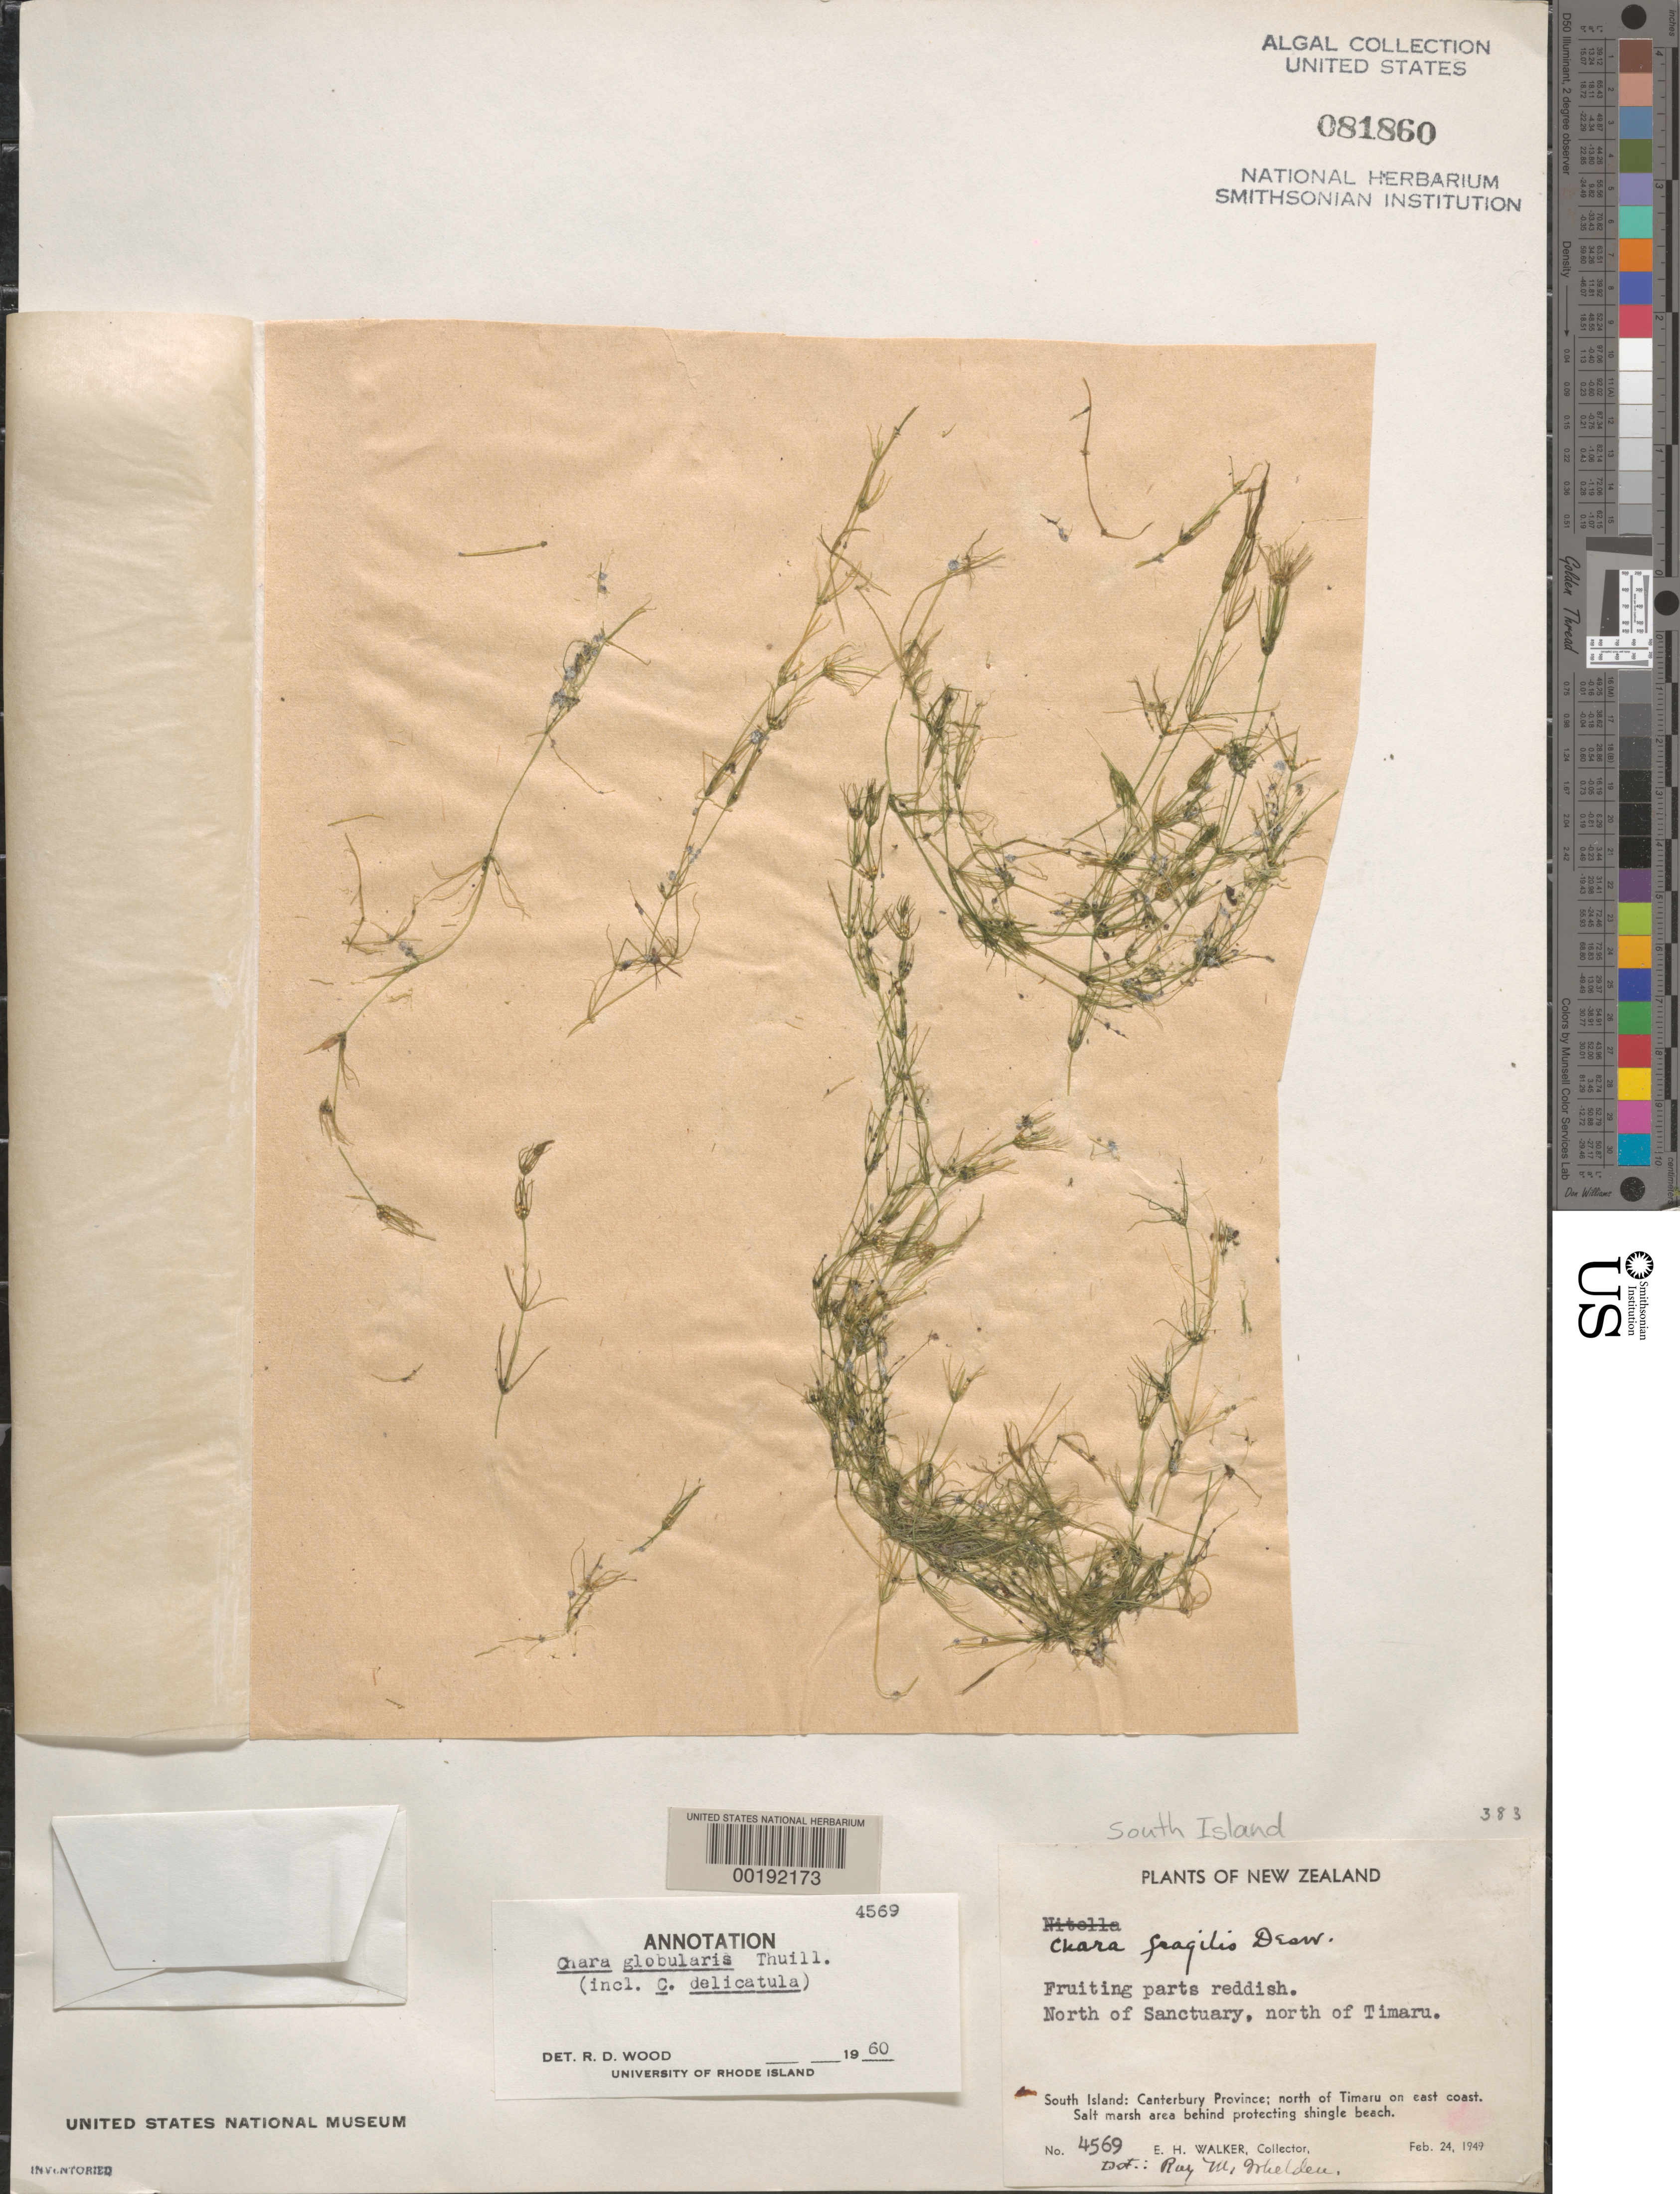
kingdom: Plantae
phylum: Charophyta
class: Charophyceae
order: Charales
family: Characeae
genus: Chara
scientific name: Chara globularis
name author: Thuiller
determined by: Wood, R. D.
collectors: E. H. Walker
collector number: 4569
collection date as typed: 24 Feb 1949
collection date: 1949-02-24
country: New Zealand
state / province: Canterbury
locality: Canterbury province, north of sanctuary, north of timaru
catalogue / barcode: US 81860